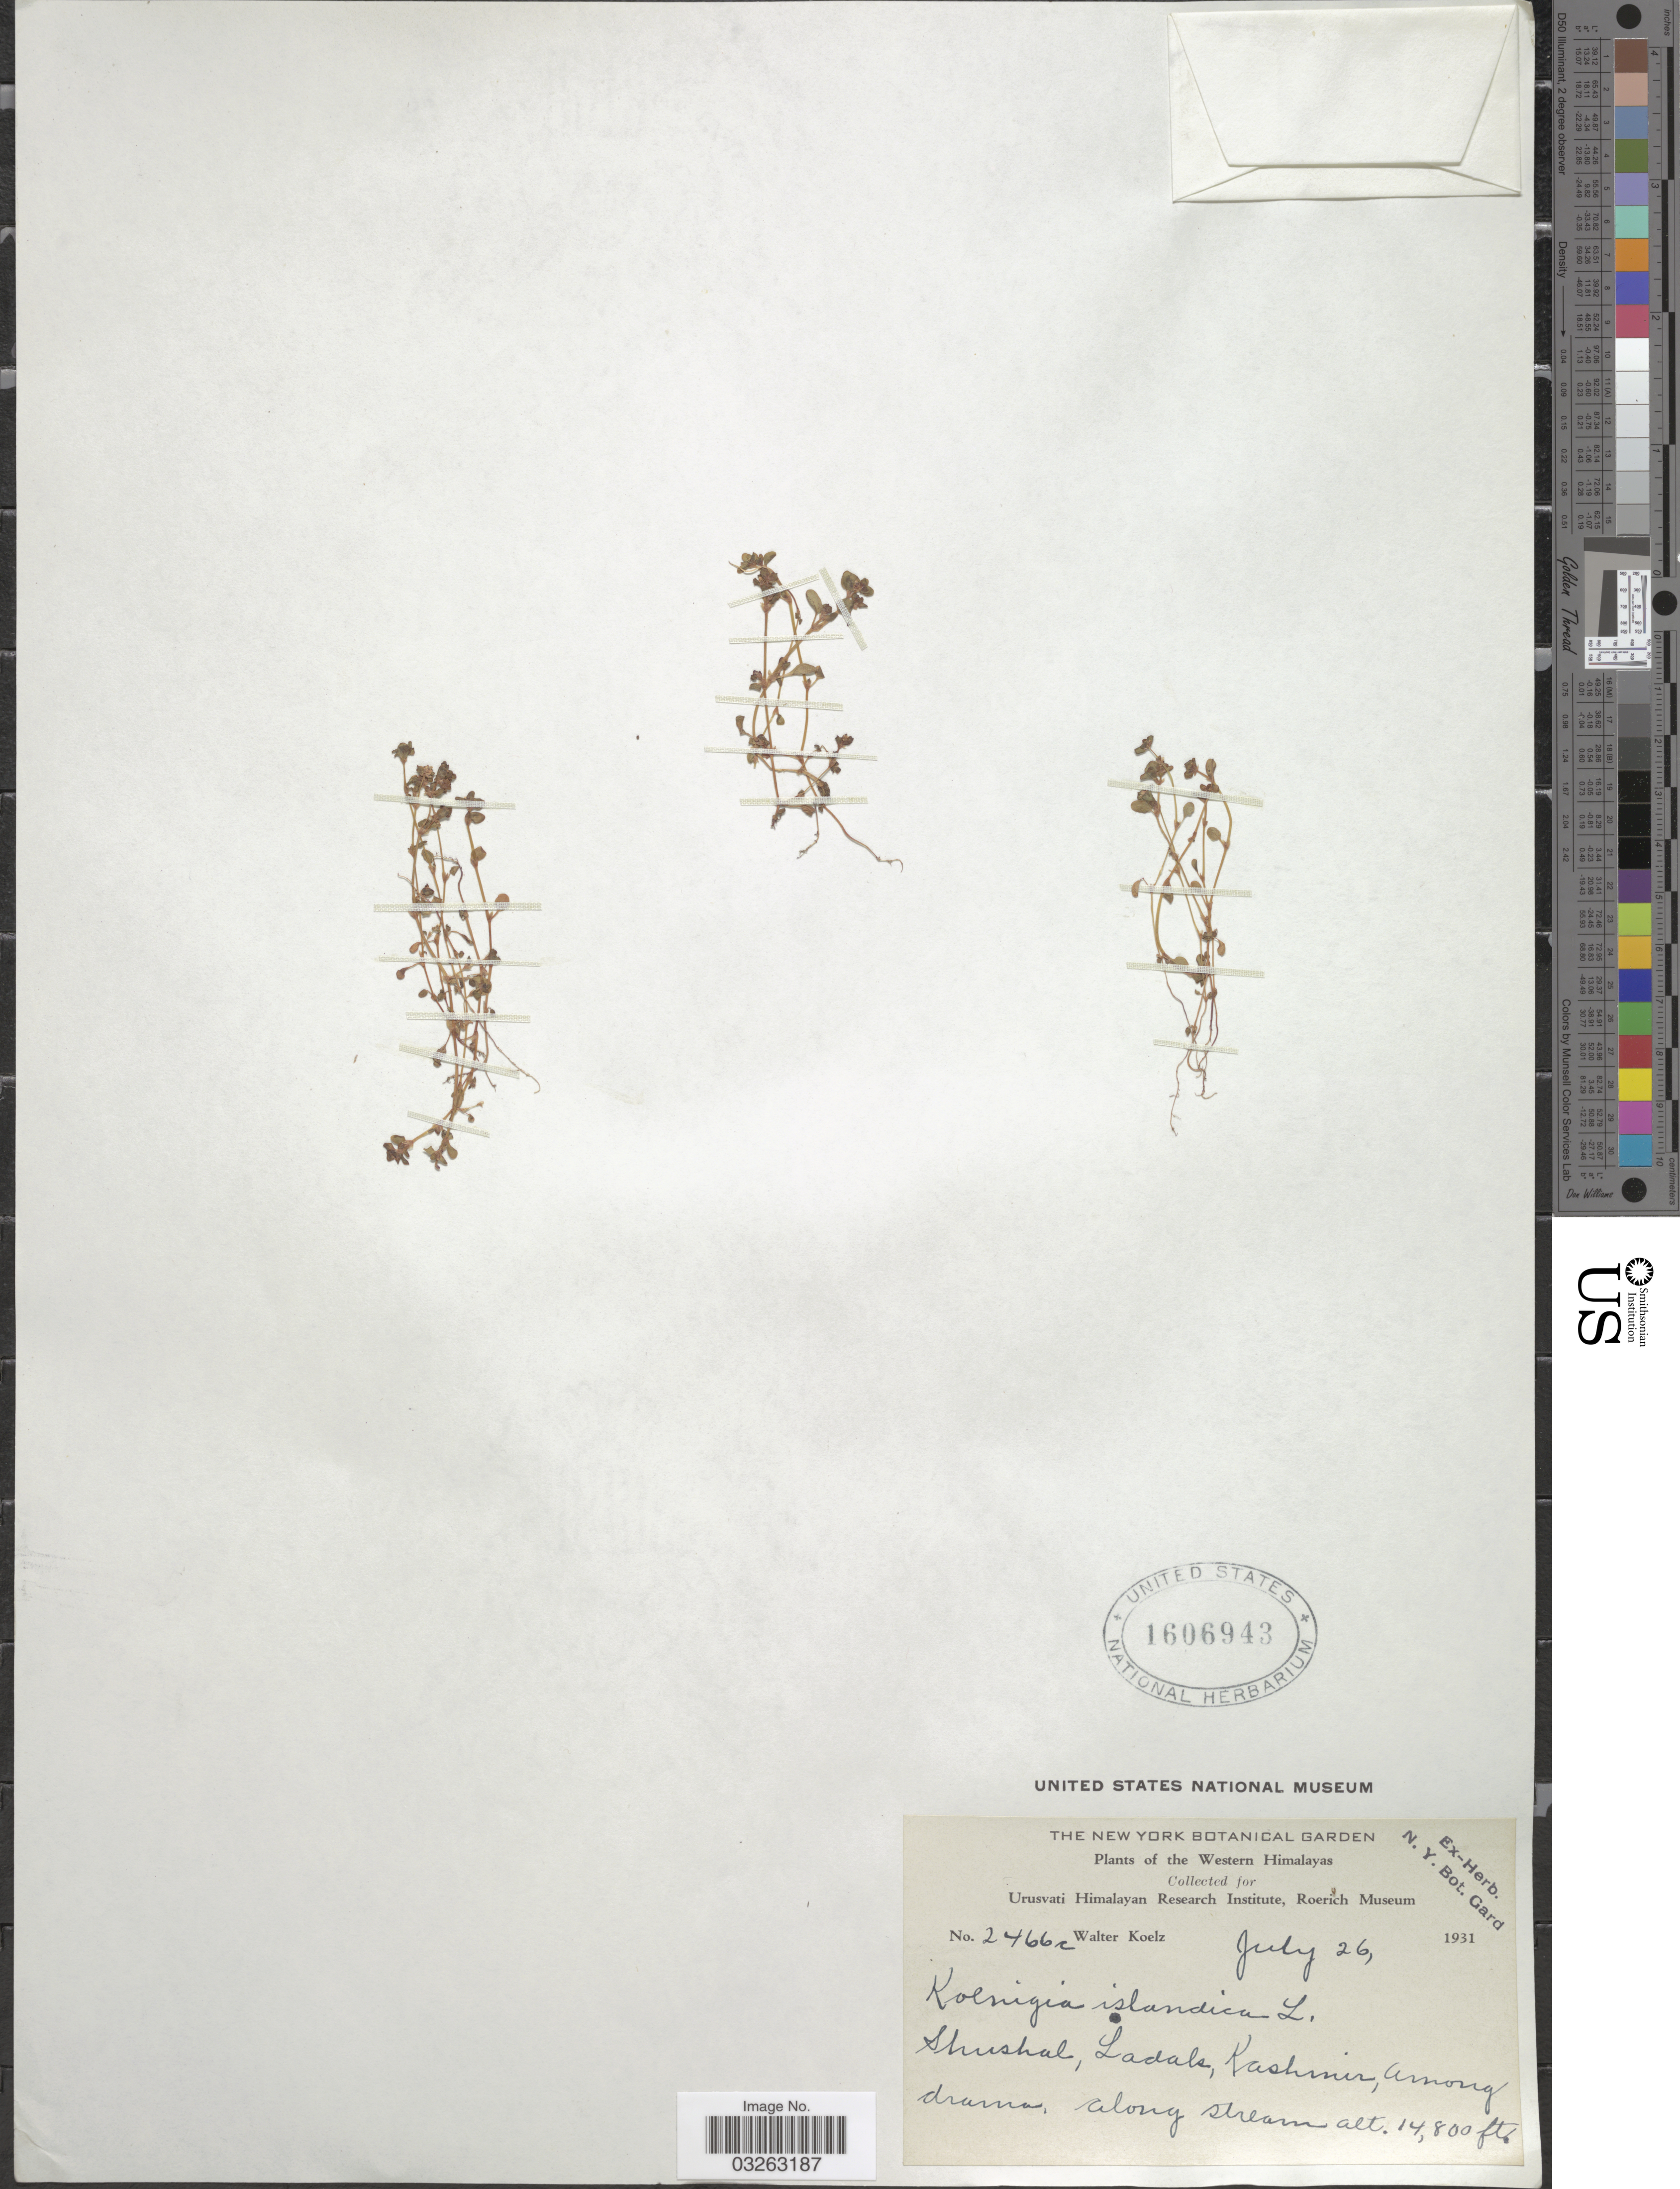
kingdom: Plantae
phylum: Tracheophyta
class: Magnoliopsida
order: Caryophyllales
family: Polygonaceae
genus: Koenigia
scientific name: Koenigia islandica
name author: L.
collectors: W. N. Koelz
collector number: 2466c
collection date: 1931-07-26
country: India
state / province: Ladakh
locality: Western Himalayas, Shushal, Ladak, Kashmir.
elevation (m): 4511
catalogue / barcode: US 1606943